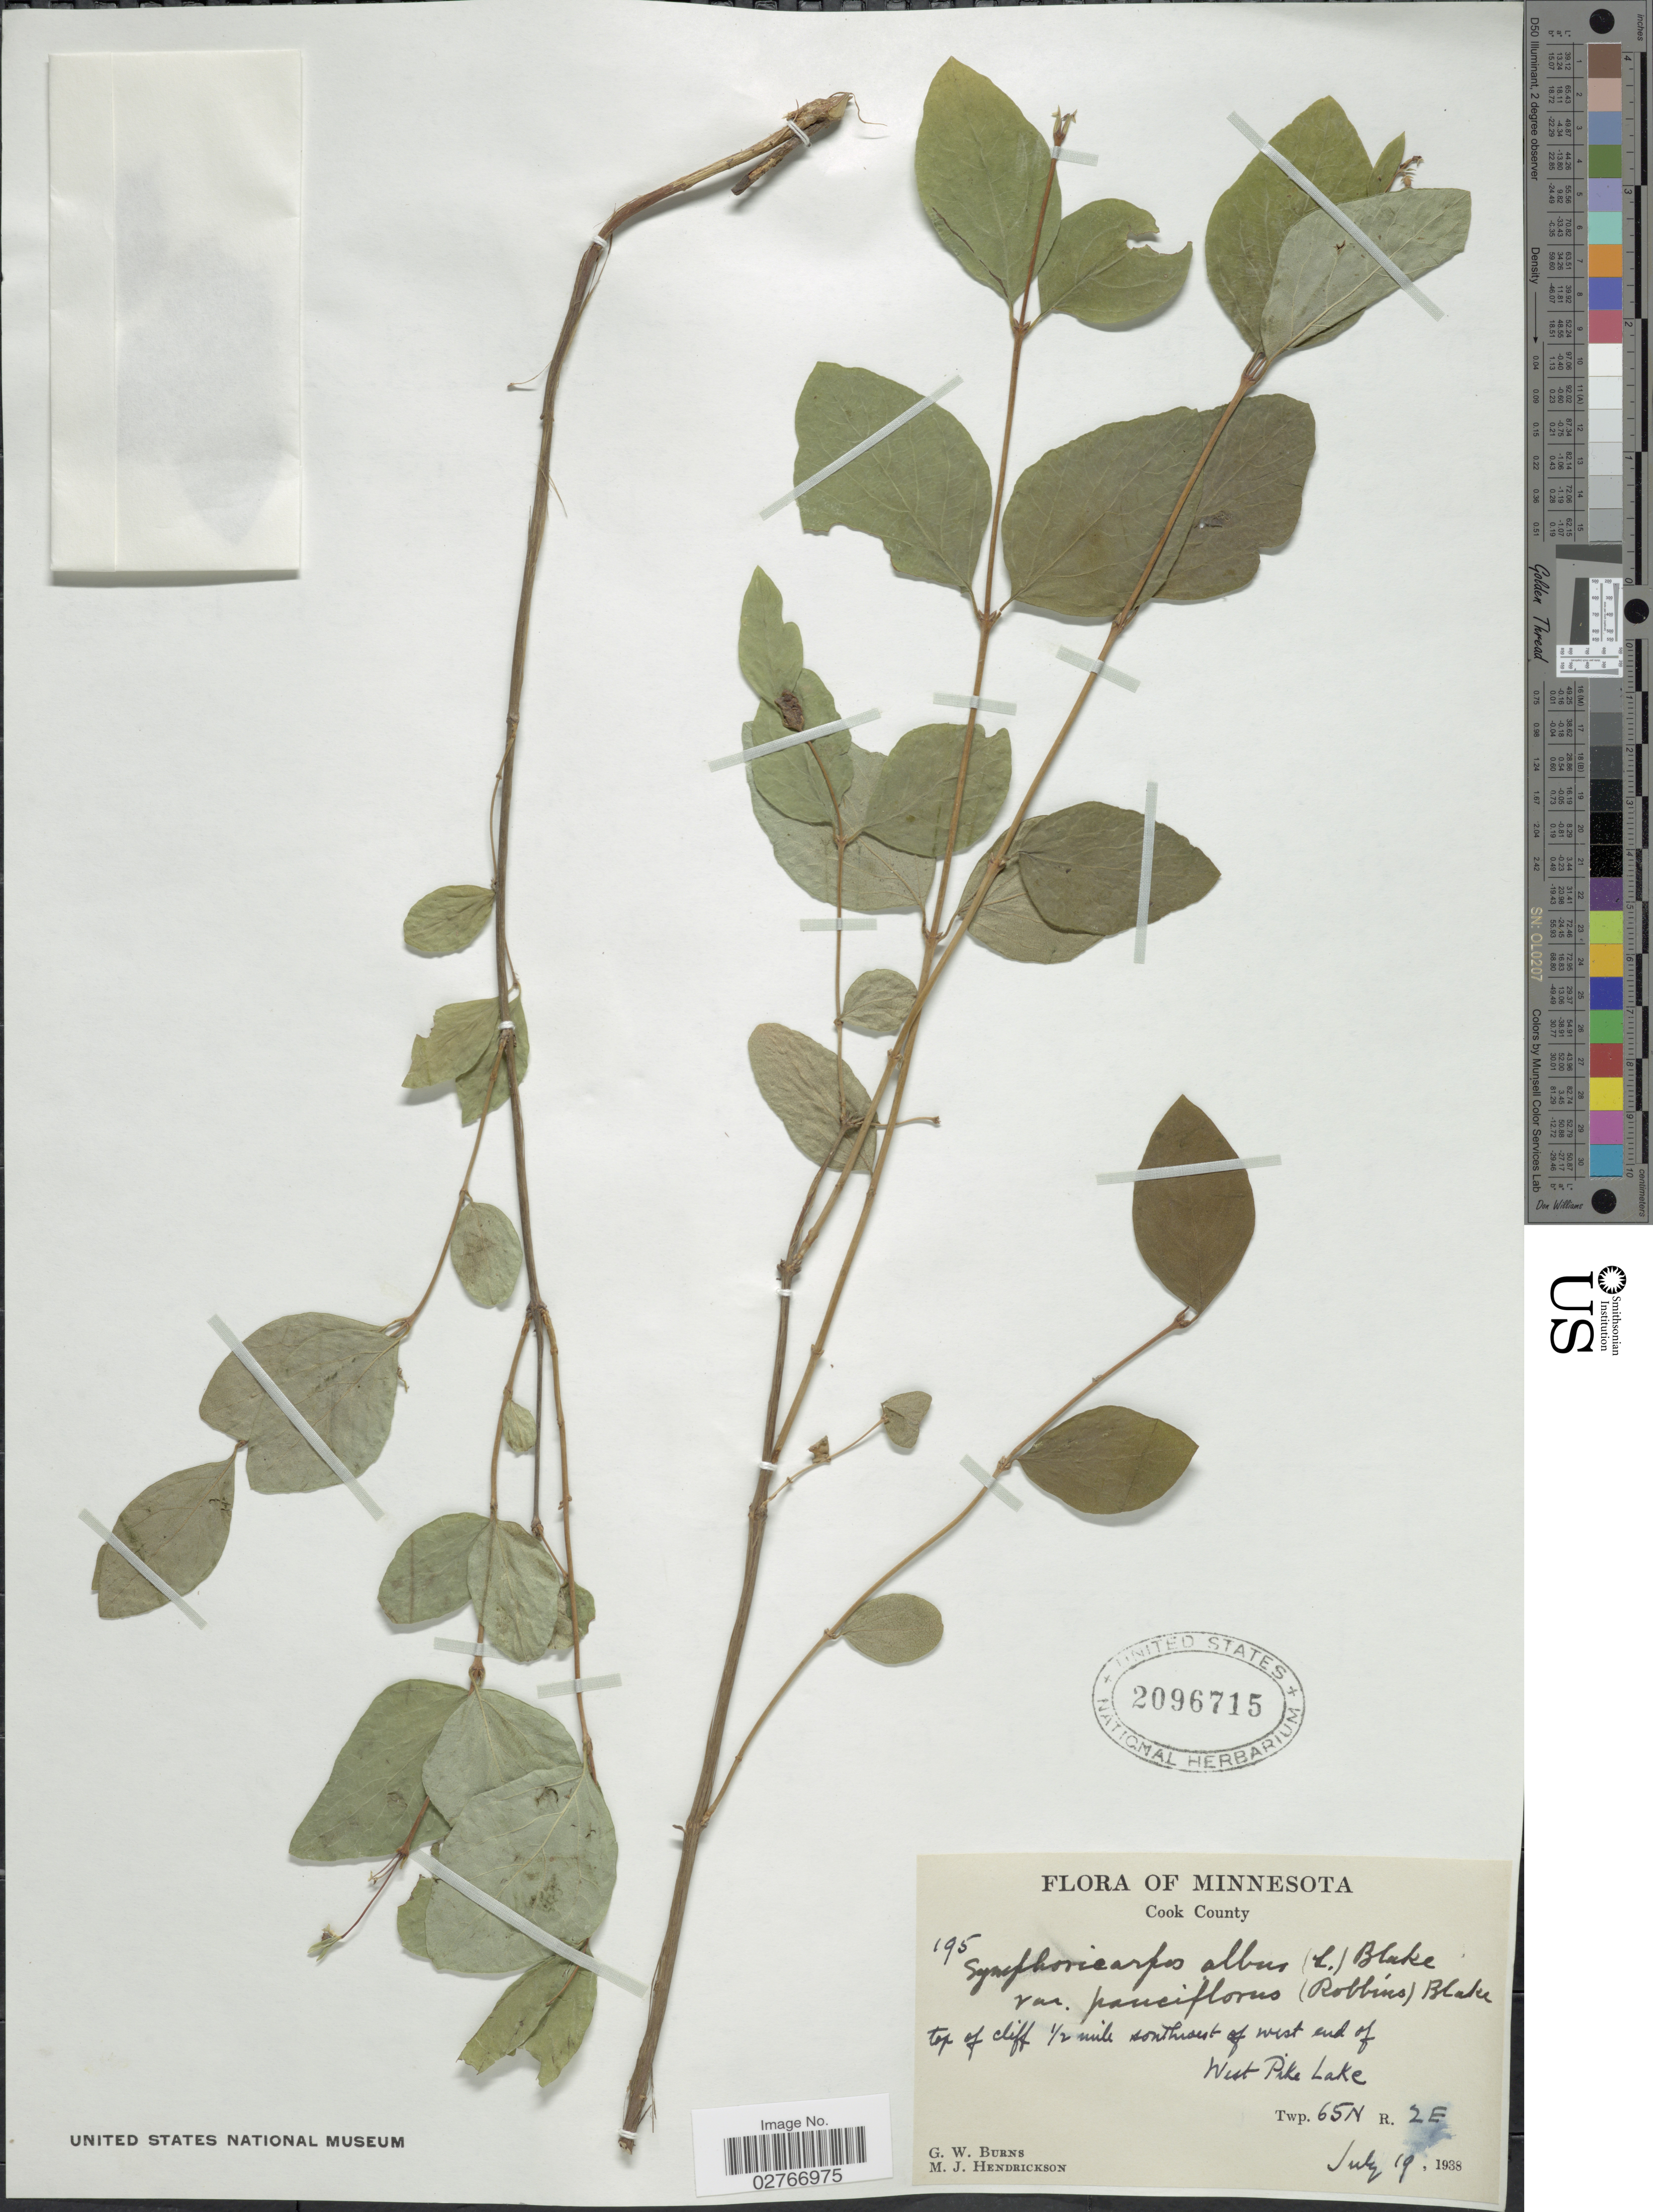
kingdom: Plantae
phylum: Tracheophyta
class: Magnoliopsida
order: Dipsacales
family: Caprifoliaceae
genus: Symphoricarpos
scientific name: Symphoricarpos albus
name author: (L.) S.F. Blake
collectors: G. Burns & M. Hendrickson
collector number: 195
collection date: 1938-07-19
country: United States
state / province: Minnesota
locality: Cook County. Top of cliff 1/2 mile southwest of west end of West Pike Lake. Twp. 65 N R. 2 E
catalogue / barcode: US 2096715